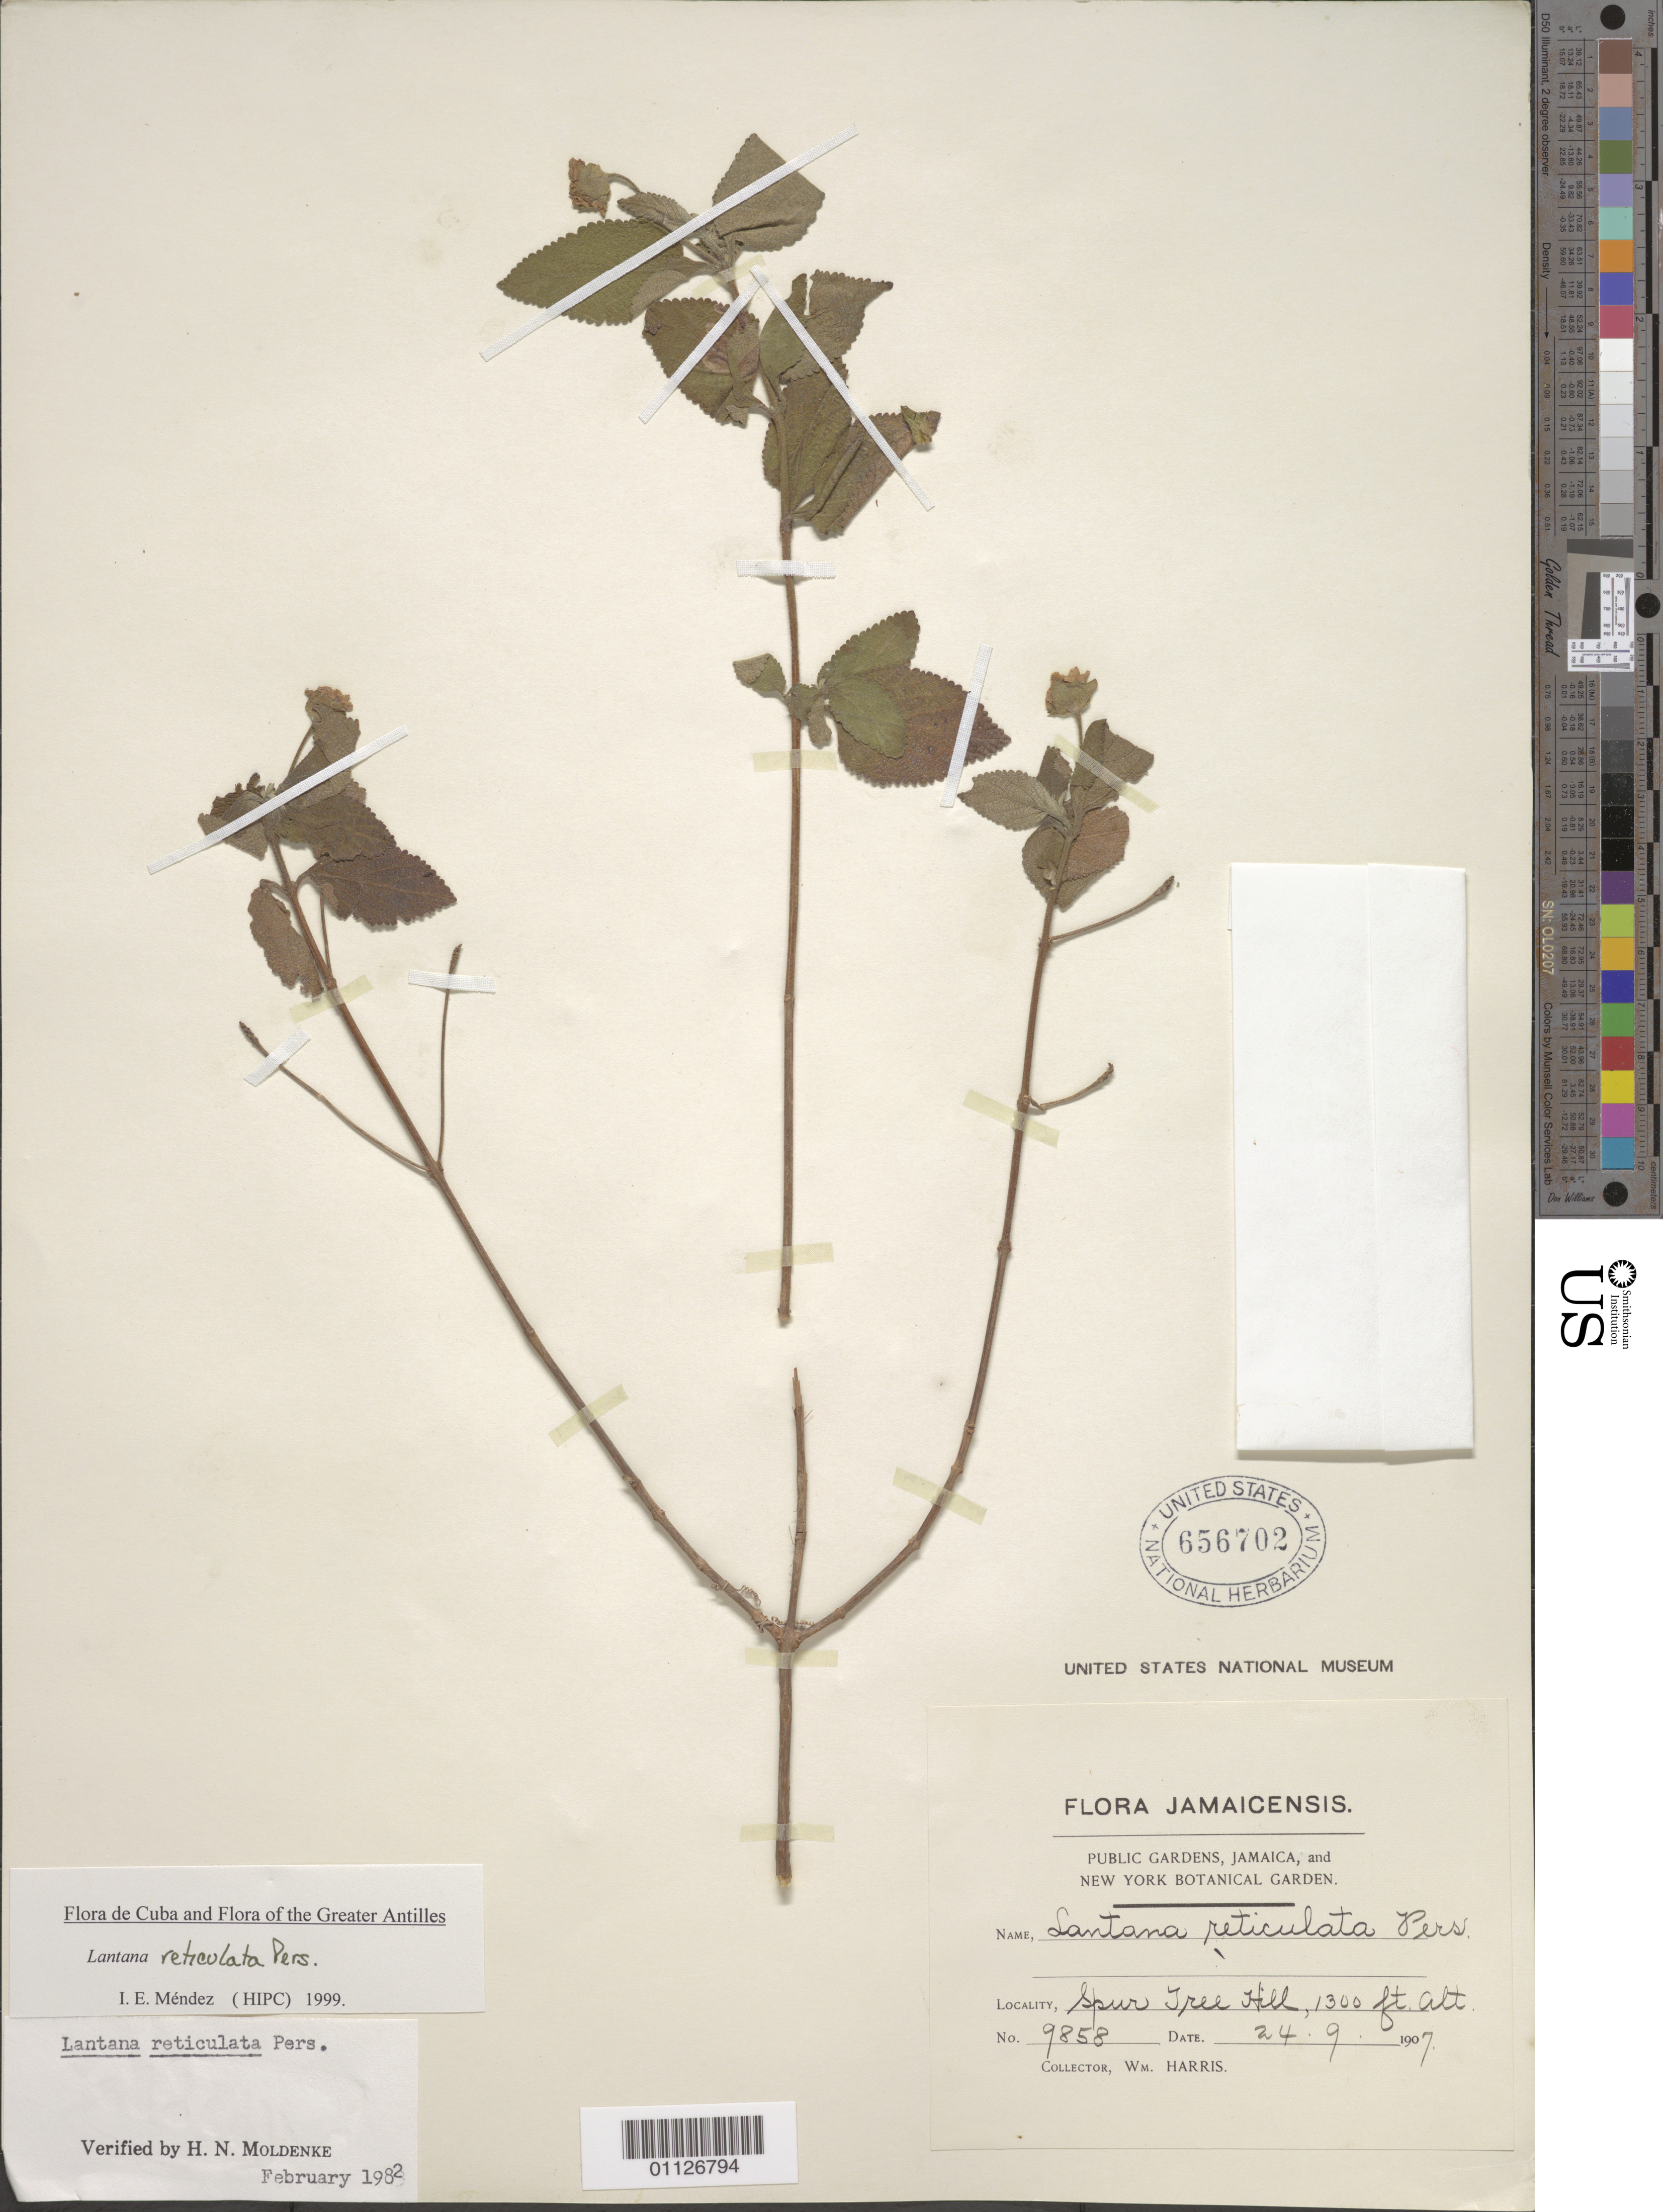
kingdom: Plantae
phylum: Tracheophyta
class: Magnoliopsida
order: Lamiales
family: Verbenaceae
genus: Lantana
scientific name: Lantana reticulata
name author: Pers.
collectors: W. Harris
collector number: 9858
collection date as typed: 24 Sep 1907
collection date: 1907-09-24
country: Jamaica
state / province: Manchester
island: Jamaica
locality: Spur Tree Hill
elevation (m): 396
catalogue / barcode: US 656702